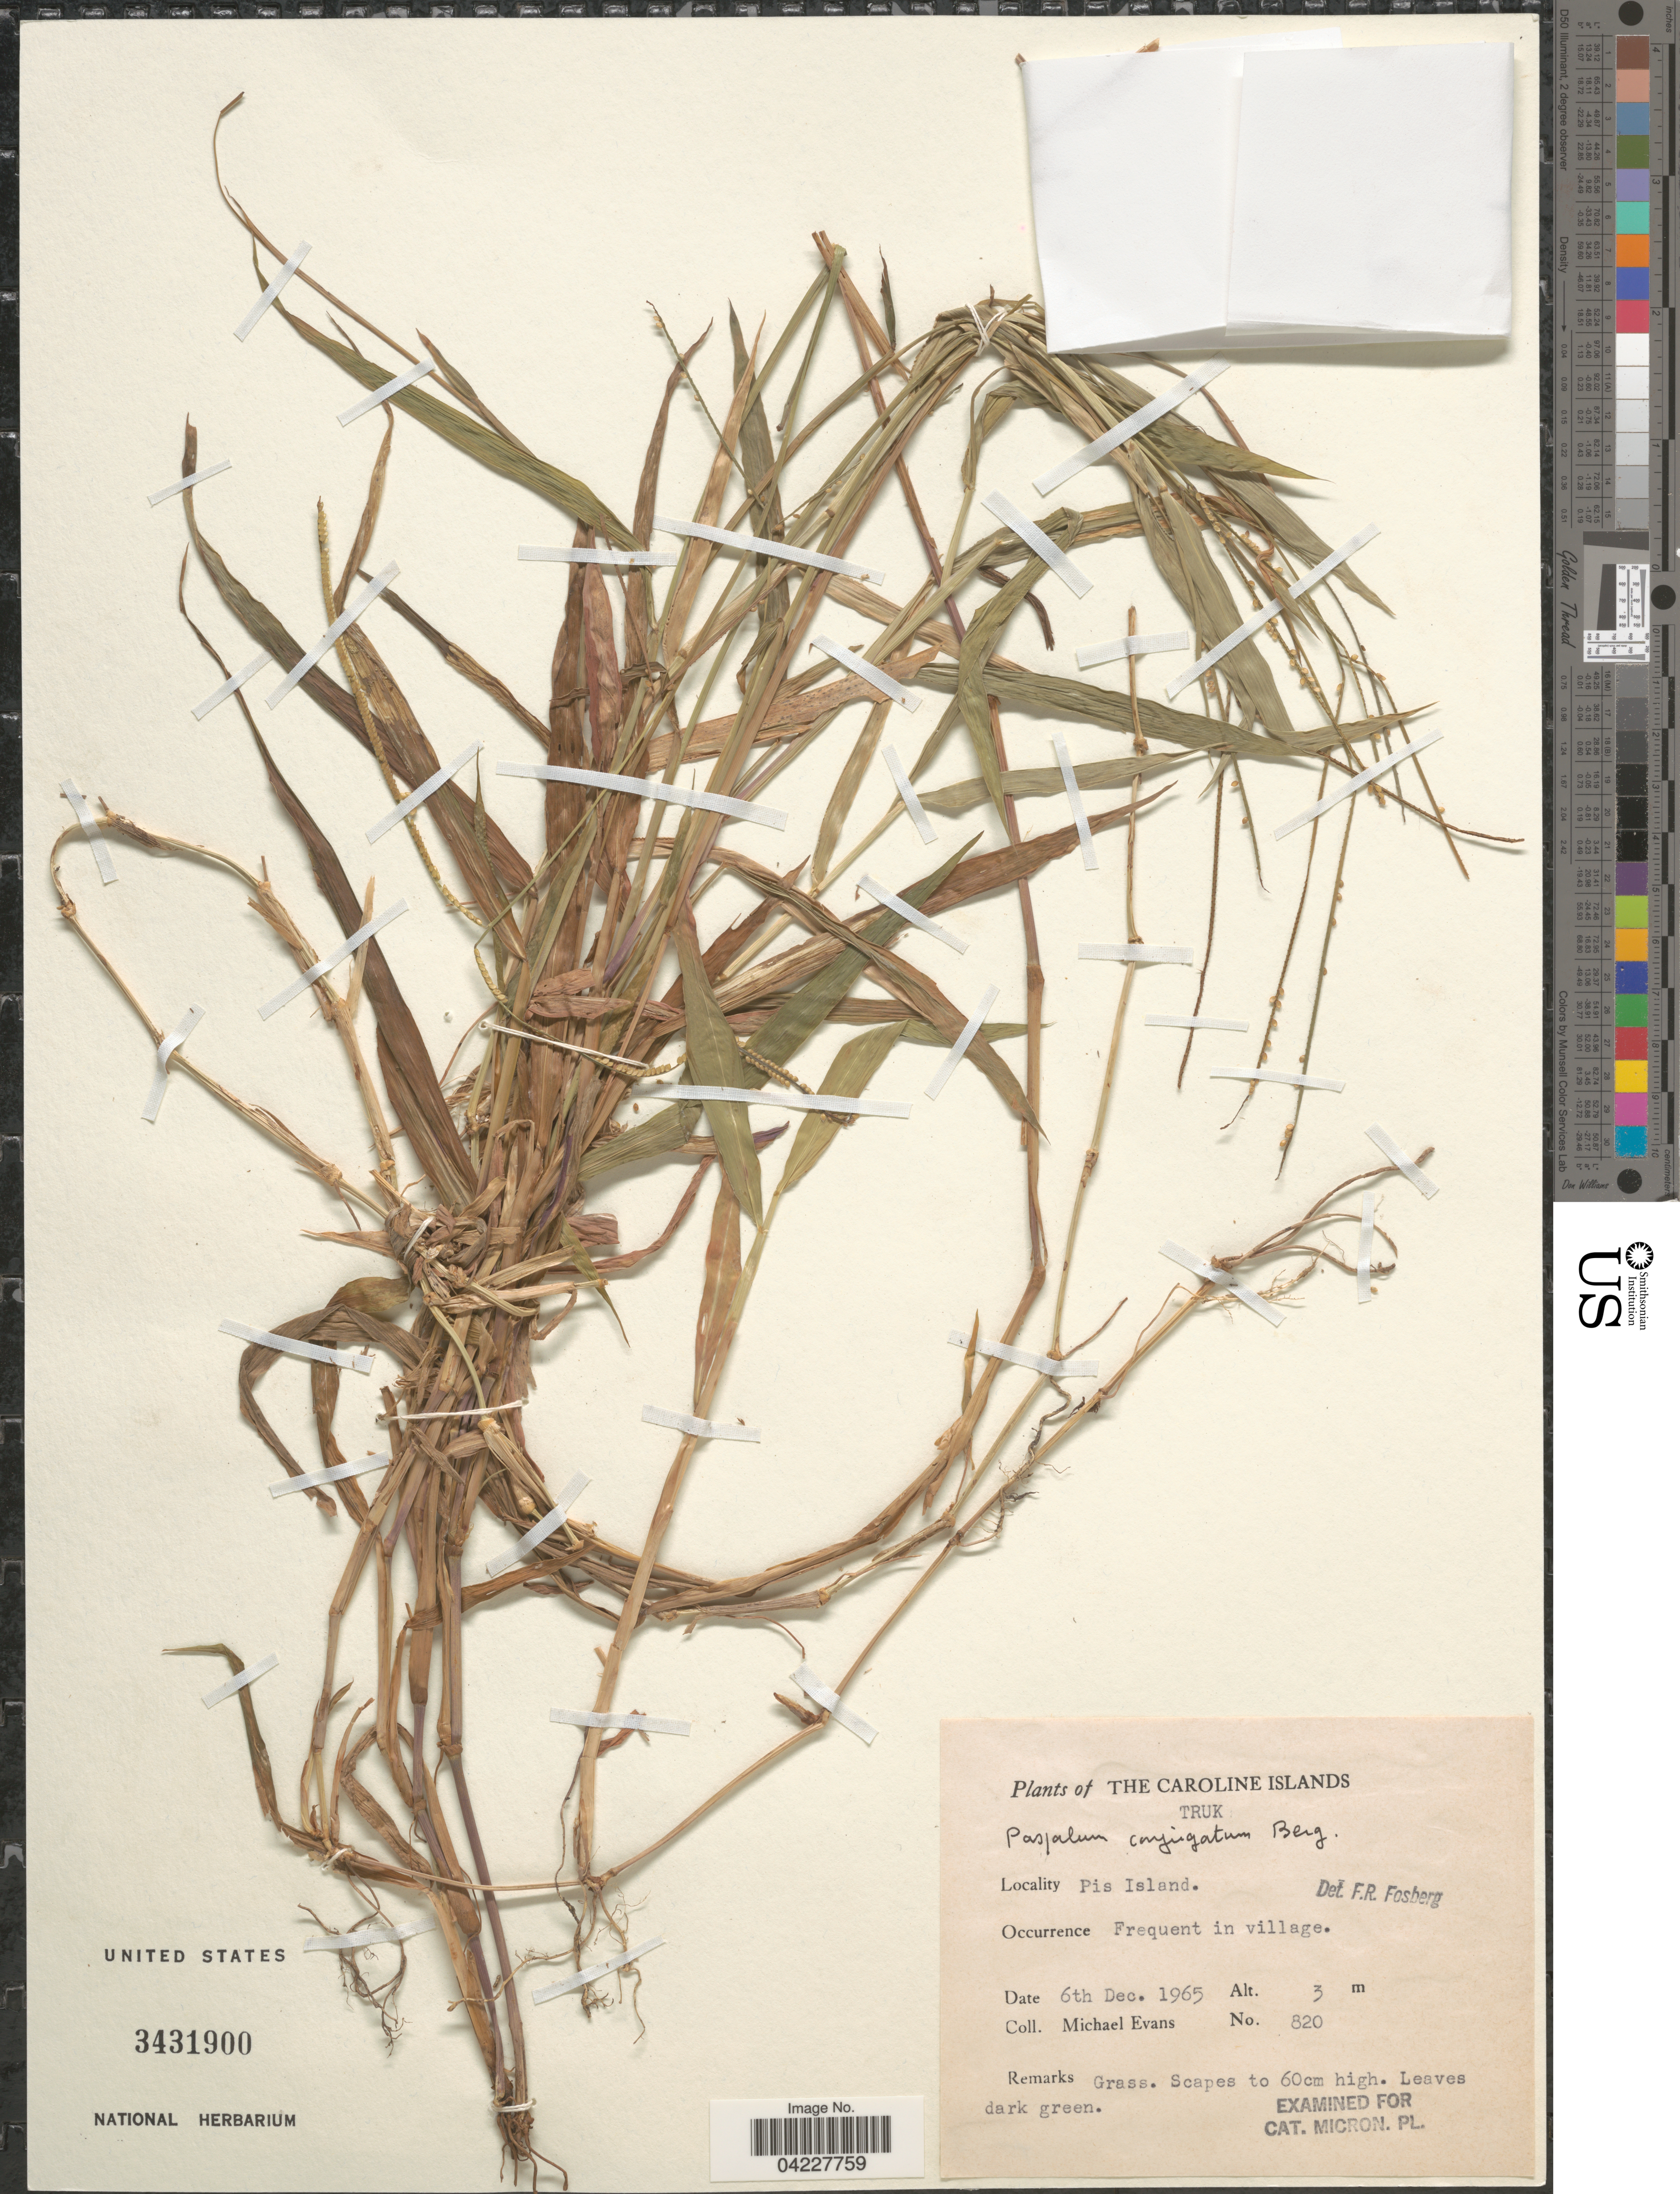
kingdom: Plantae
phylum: Tracheophyta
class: Liliopsida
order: Poales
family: Poaceae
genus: Paspalum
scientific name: Paspalum conjugatum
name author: P.J. Bergius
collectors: M. Evans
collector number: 820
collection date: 1965-12-06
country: Micronesia, Federated States of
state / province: Truk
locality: The Caroline Islands. Pis Island.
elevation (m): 3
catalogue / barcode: US 3431900